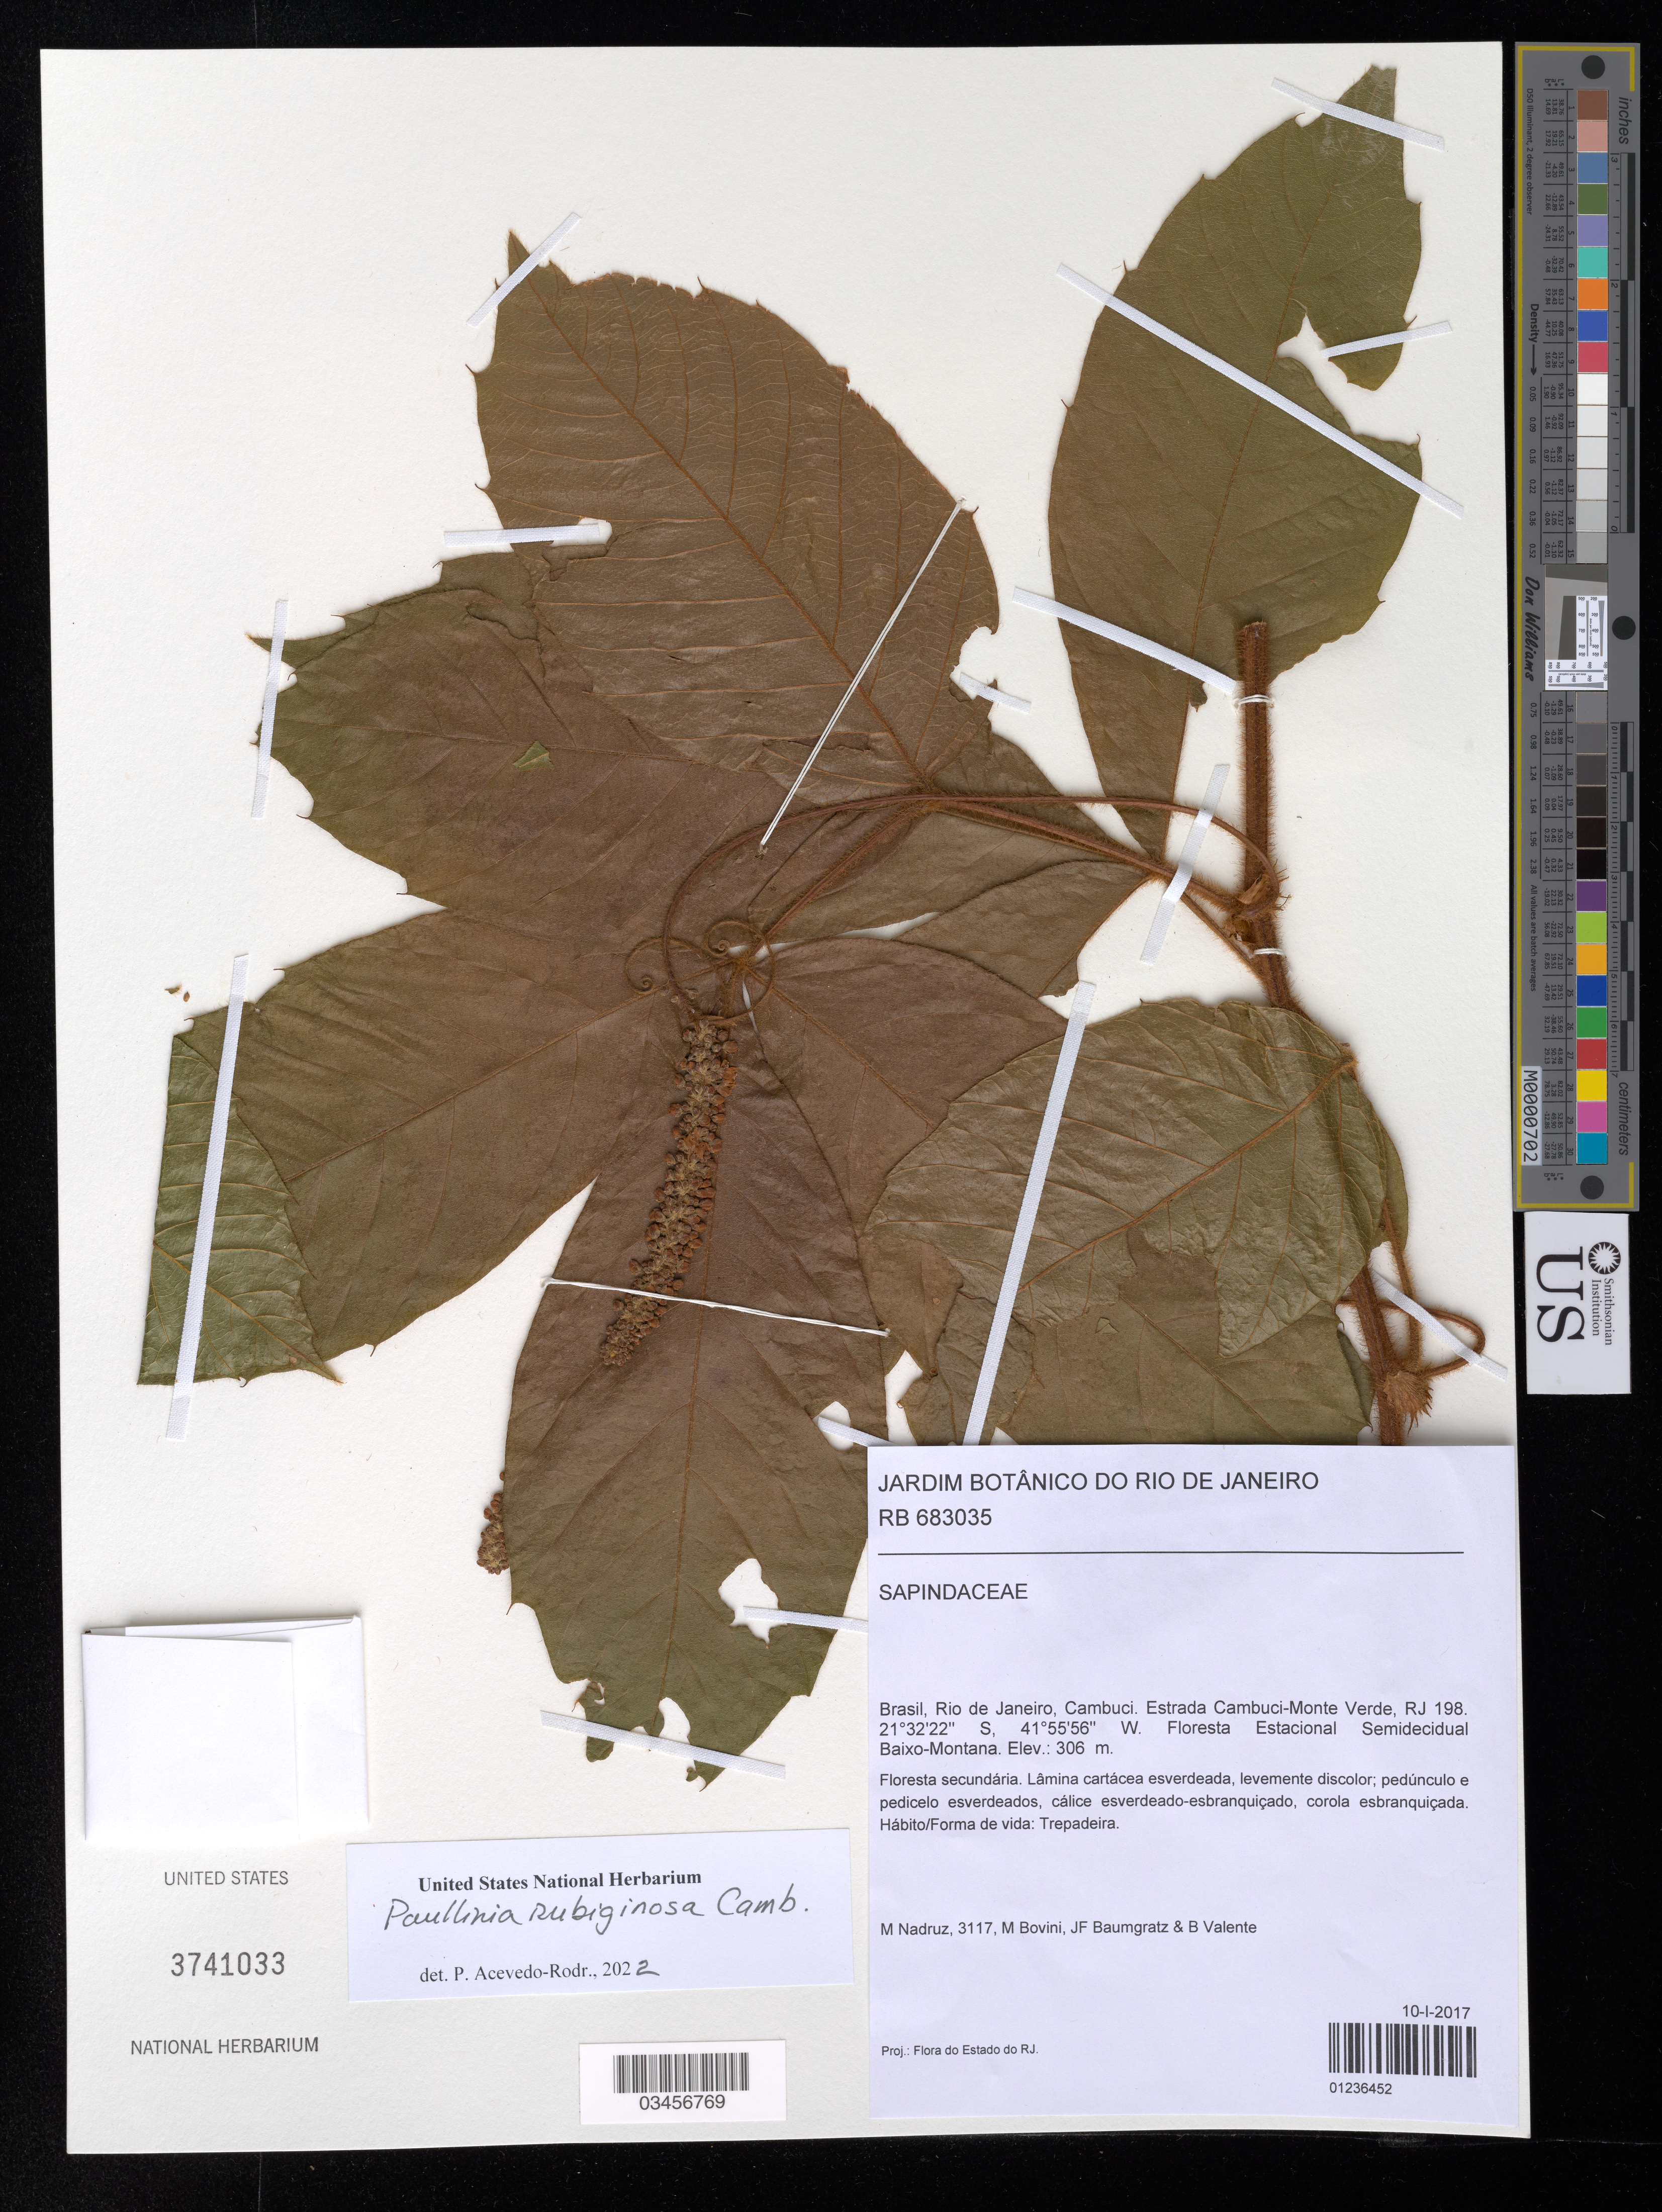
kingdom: Plantae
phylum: Tracheophyta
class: Magnoliopsida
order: Sapindales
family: Sapindaceae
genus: Paullinia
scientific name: Paullinia rubiginosa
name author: Cambess.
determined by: Acevedo-Rodríguez, P., (BOT), Smithsonian Institution - National Museum of Natural History (UNITED STATES)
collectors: M. A. Nadruz Coelho, M. G. Bovini, J. F. A. Baumgratz & B. Valente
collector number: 3117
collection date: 2017-01-10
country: Brazil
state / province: Rio de Janeiro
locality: Cambuci. Estrada Cambuci-Monté Verce, RJ 198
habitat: Floresta secundária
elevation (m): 306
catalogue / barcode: US 3741033